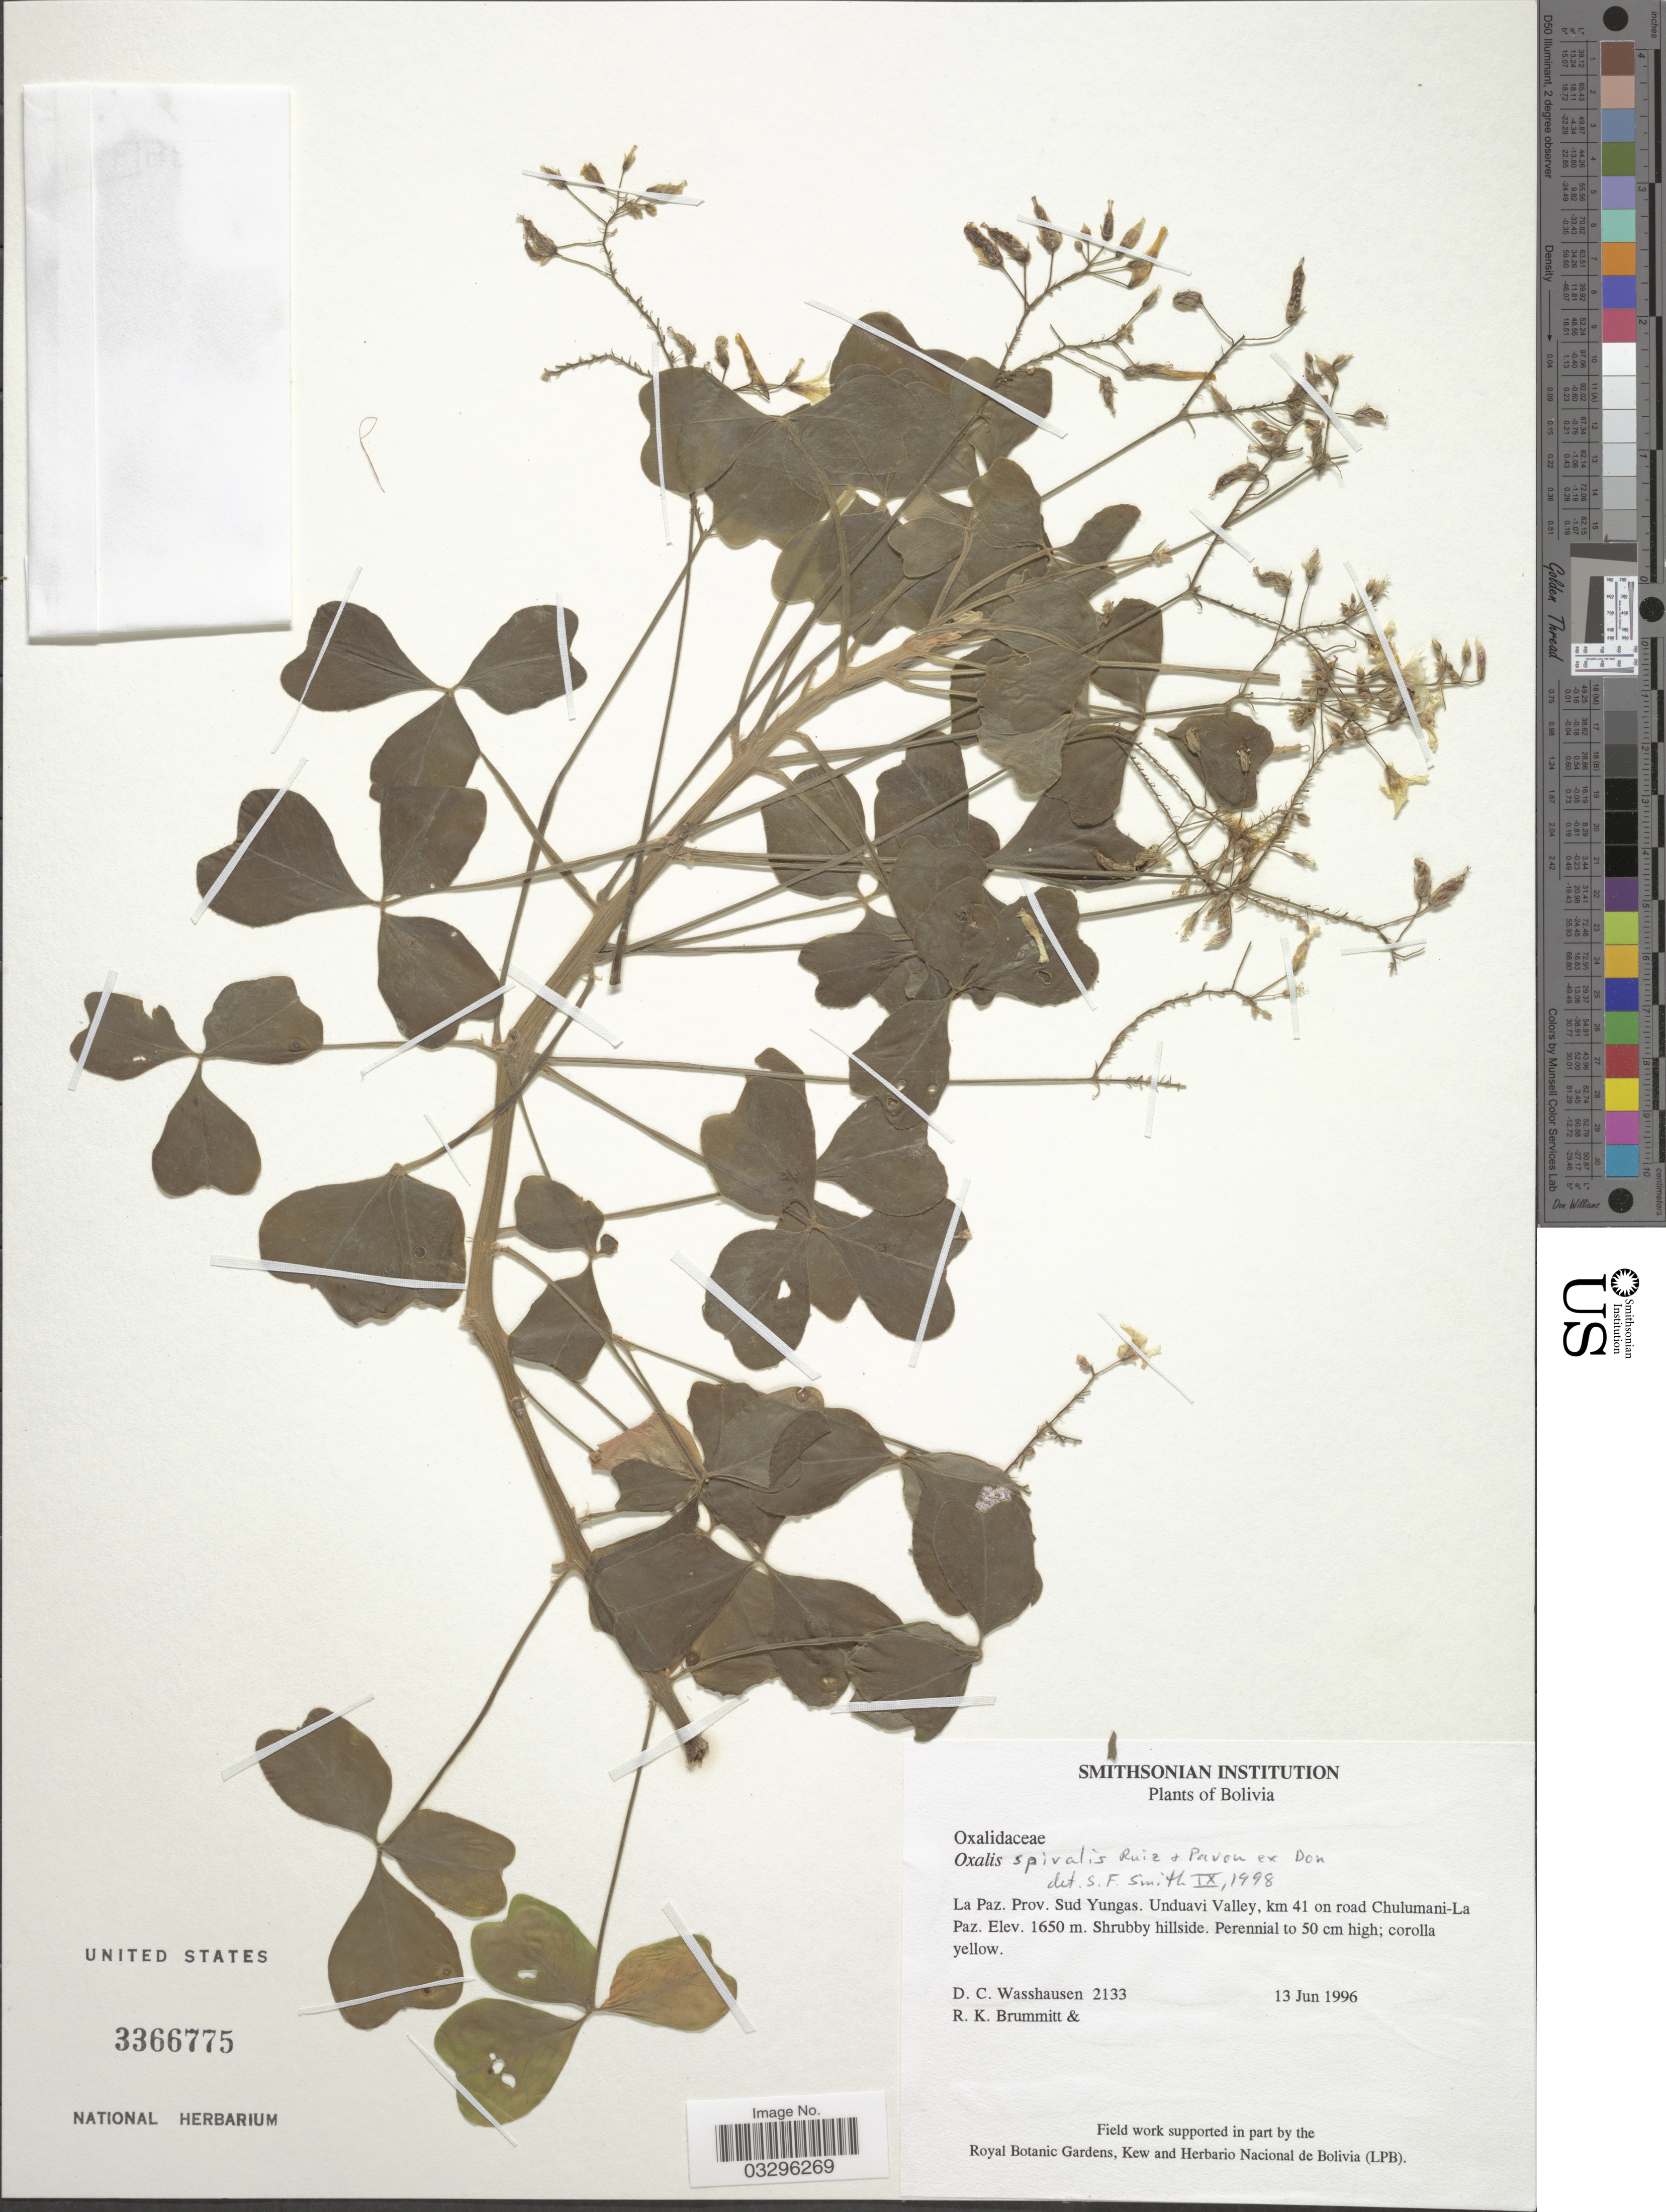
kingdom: Plantae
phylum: Tracheophyta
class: Magnoliopsida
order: Oxalidales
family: Oxalidaceae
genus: Oxalis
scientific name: Oxalis spiralis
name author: Ruiz & Pav. ex G. Don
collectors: D. C. Wasshausen & R. K. Brummitt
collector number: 2133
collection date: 1996-06-13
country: Bolivia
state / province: La Paz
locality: Prov. Sud Yungas. Unduavi Valley, km 41 on road Chulumani-La Paz.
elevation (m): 1650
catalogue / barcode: US 3366775